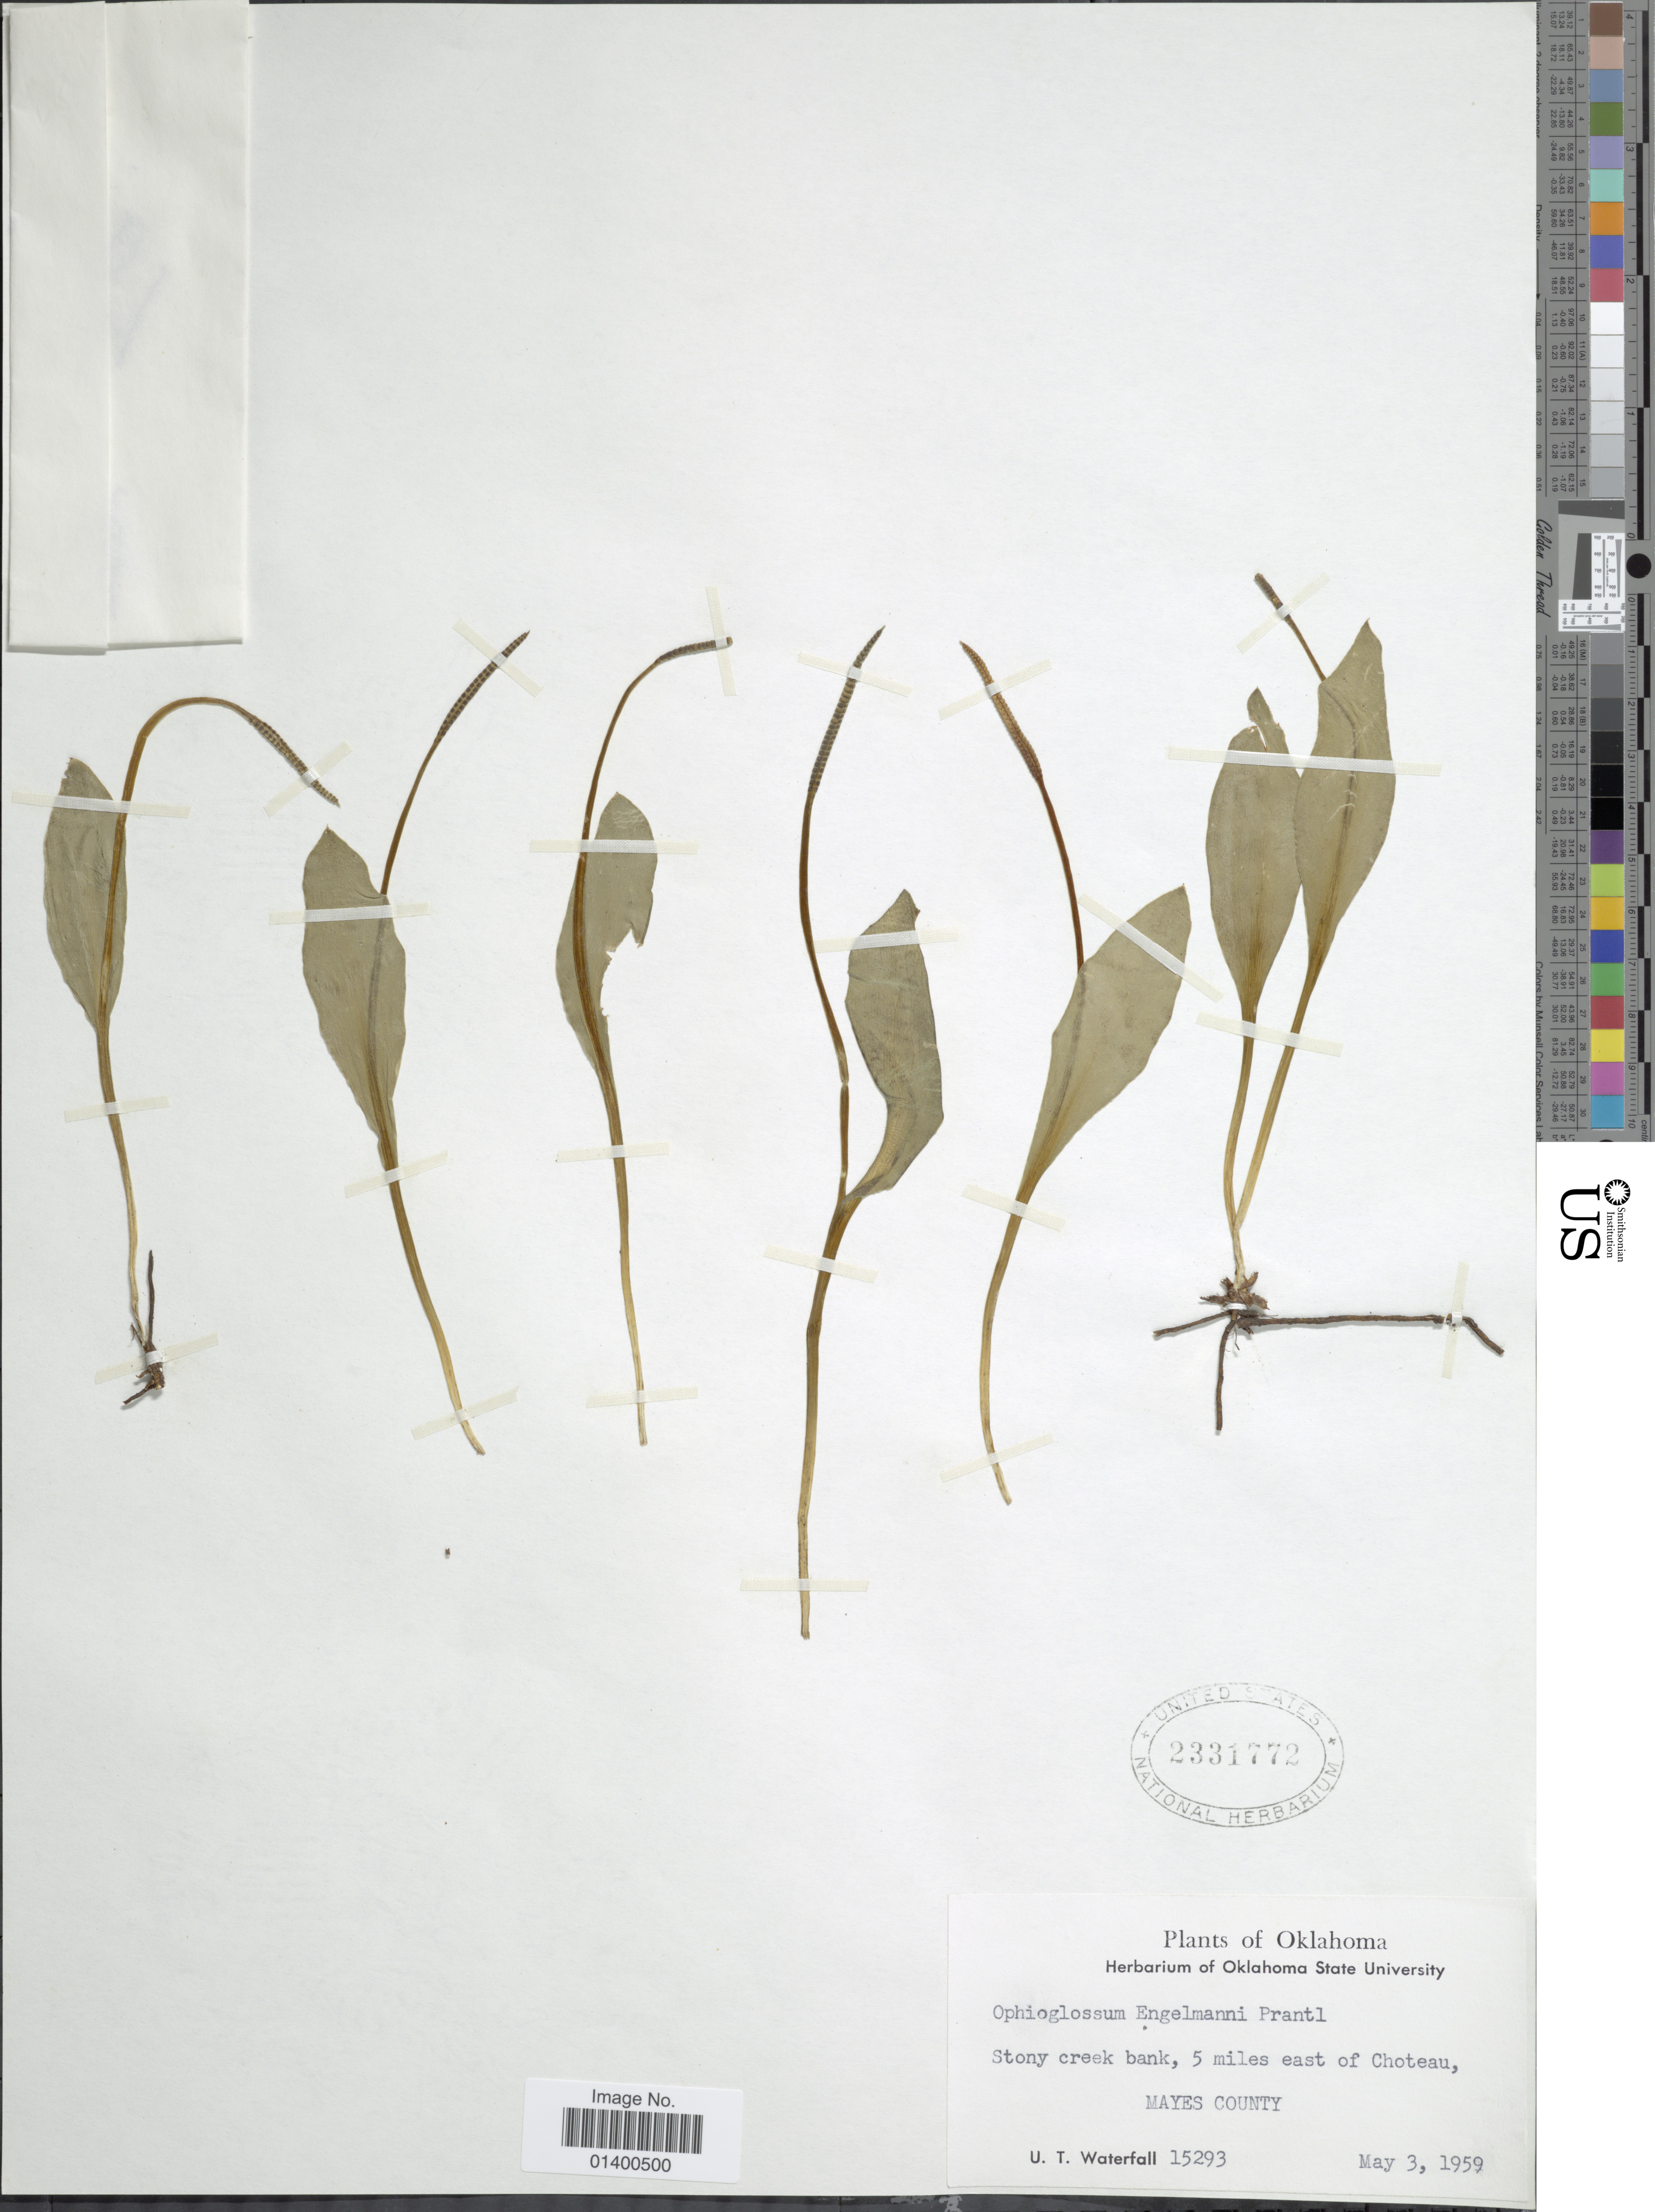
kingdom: Plantae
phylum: Tracheophyta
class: Polypodiopsida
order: Ophioglossales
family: Ophioglossaceae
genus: Ophioglossum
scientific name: Ophioglossum engelmannii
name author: Prantl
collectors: U. T. Waterfall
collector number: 15293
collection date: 1959-05-03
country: United States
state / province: Oklahoma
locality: Stony creek bank, 5 miles east of Choteau, Mayes County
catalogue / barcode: US 2331772